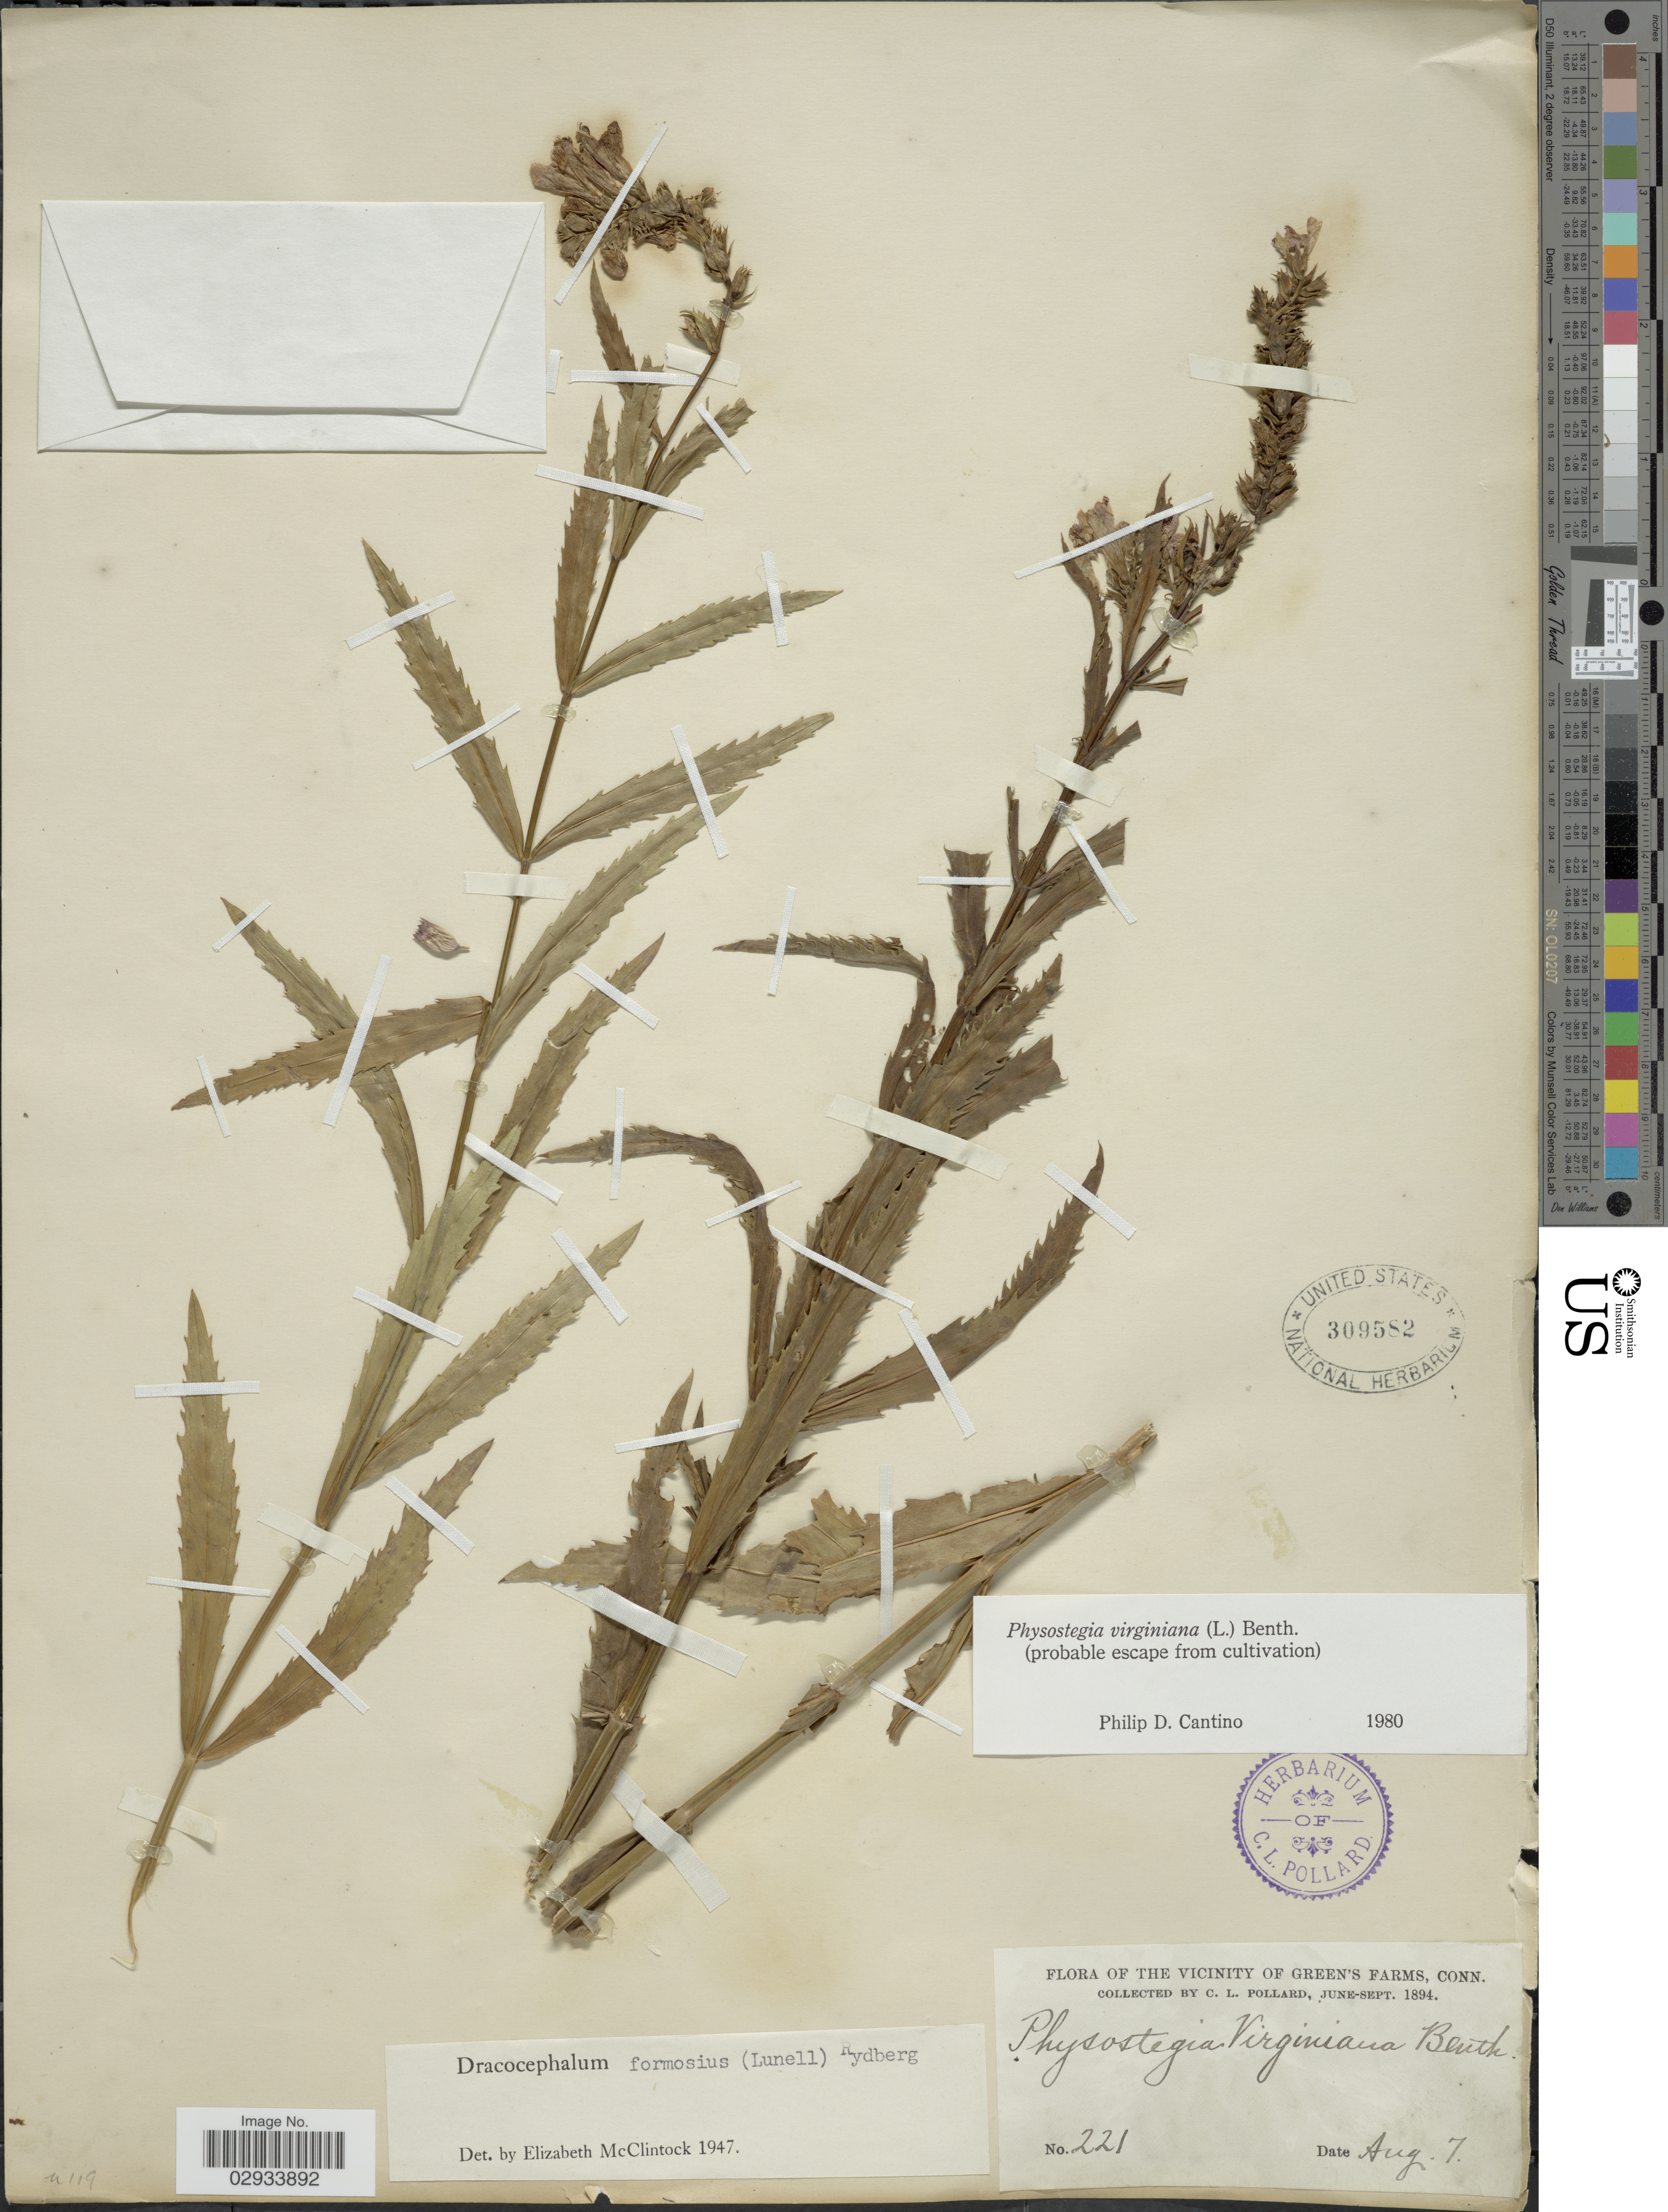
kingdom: Plantae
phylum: Tracheophyta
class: Magnoliopsida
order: Lamiales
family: Lamiaceae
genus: Physostegia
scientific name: Physostegia virginiana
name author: (L.) Benth.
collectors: C. L. Pollard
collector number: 221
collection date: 1894-08-07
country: United States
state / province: Connecticut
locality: The Vicinity of Green's Farms, Conn.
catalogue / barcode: US 309582